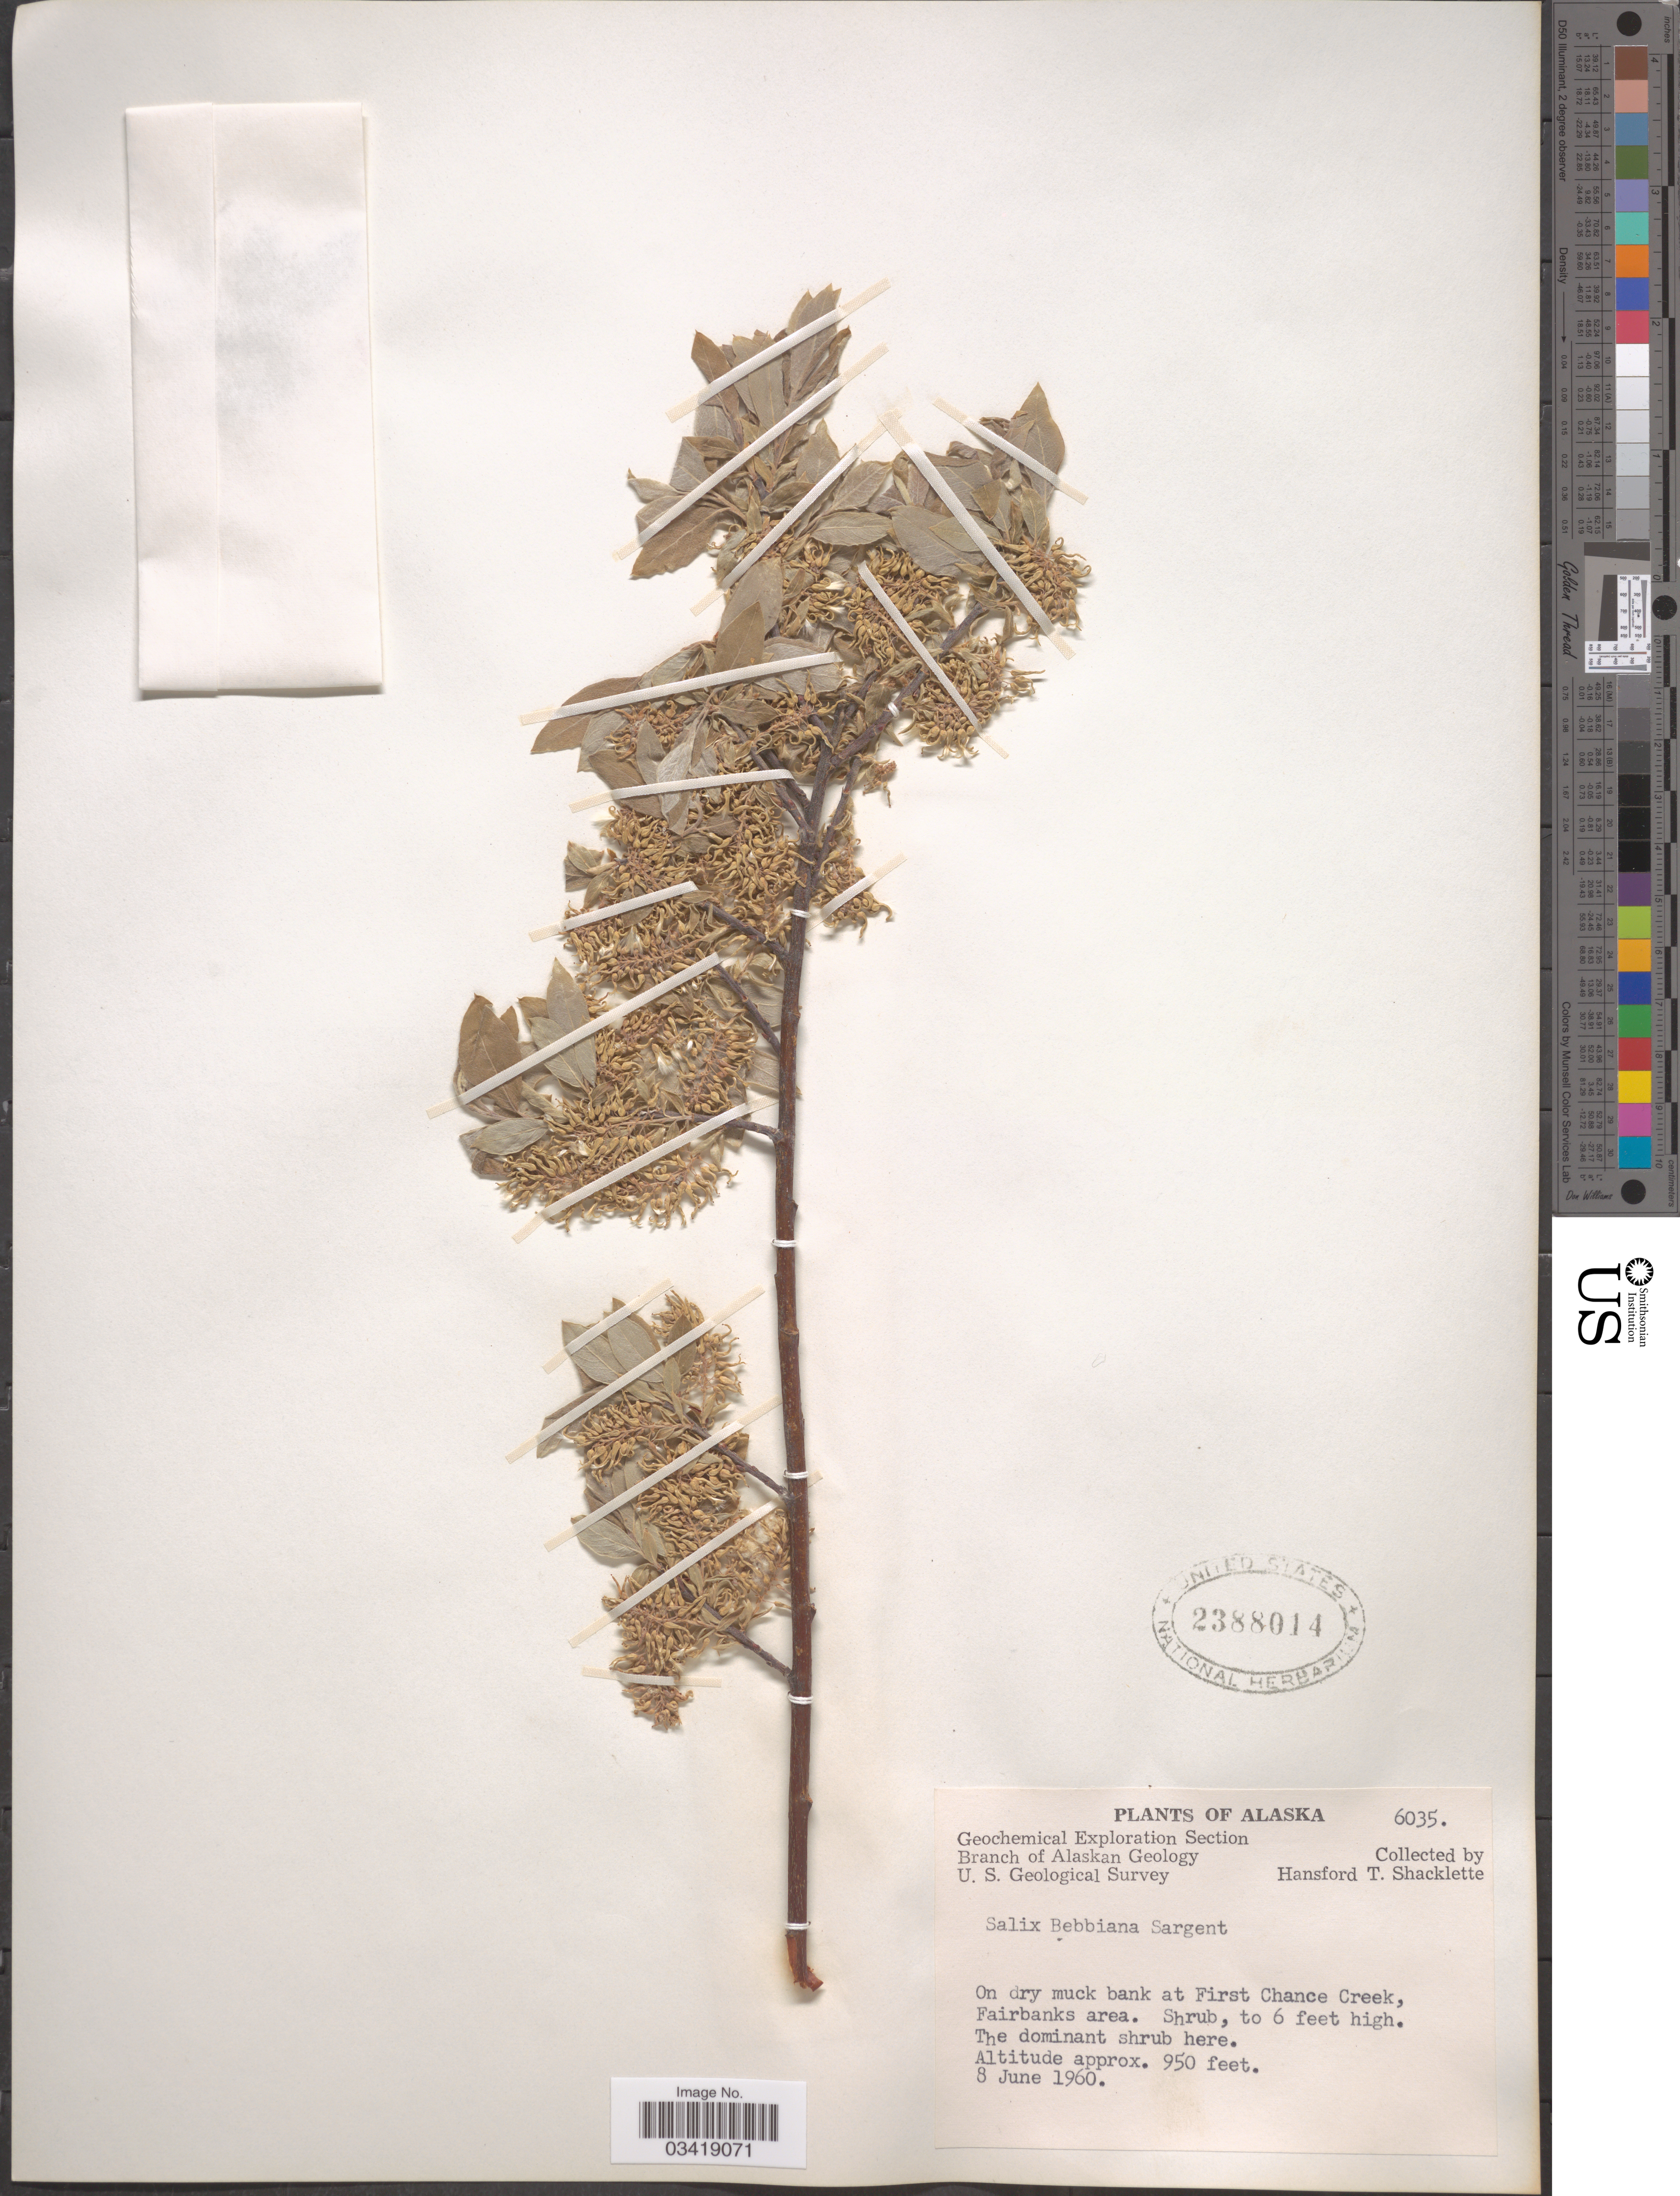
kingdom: Plantae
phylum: Tracheophyta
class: Magnoliopsida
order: Malpighiales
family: Salicaceae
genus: Salix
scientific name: Salix bebbiana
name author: Sarg.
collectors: H. Shacklette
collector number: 6035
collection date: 1960-06-08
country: United States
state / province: Alaska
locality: On dry muck bank at First Chance Creek, Fairbanks area.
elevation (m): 290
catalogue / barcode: US 2388014